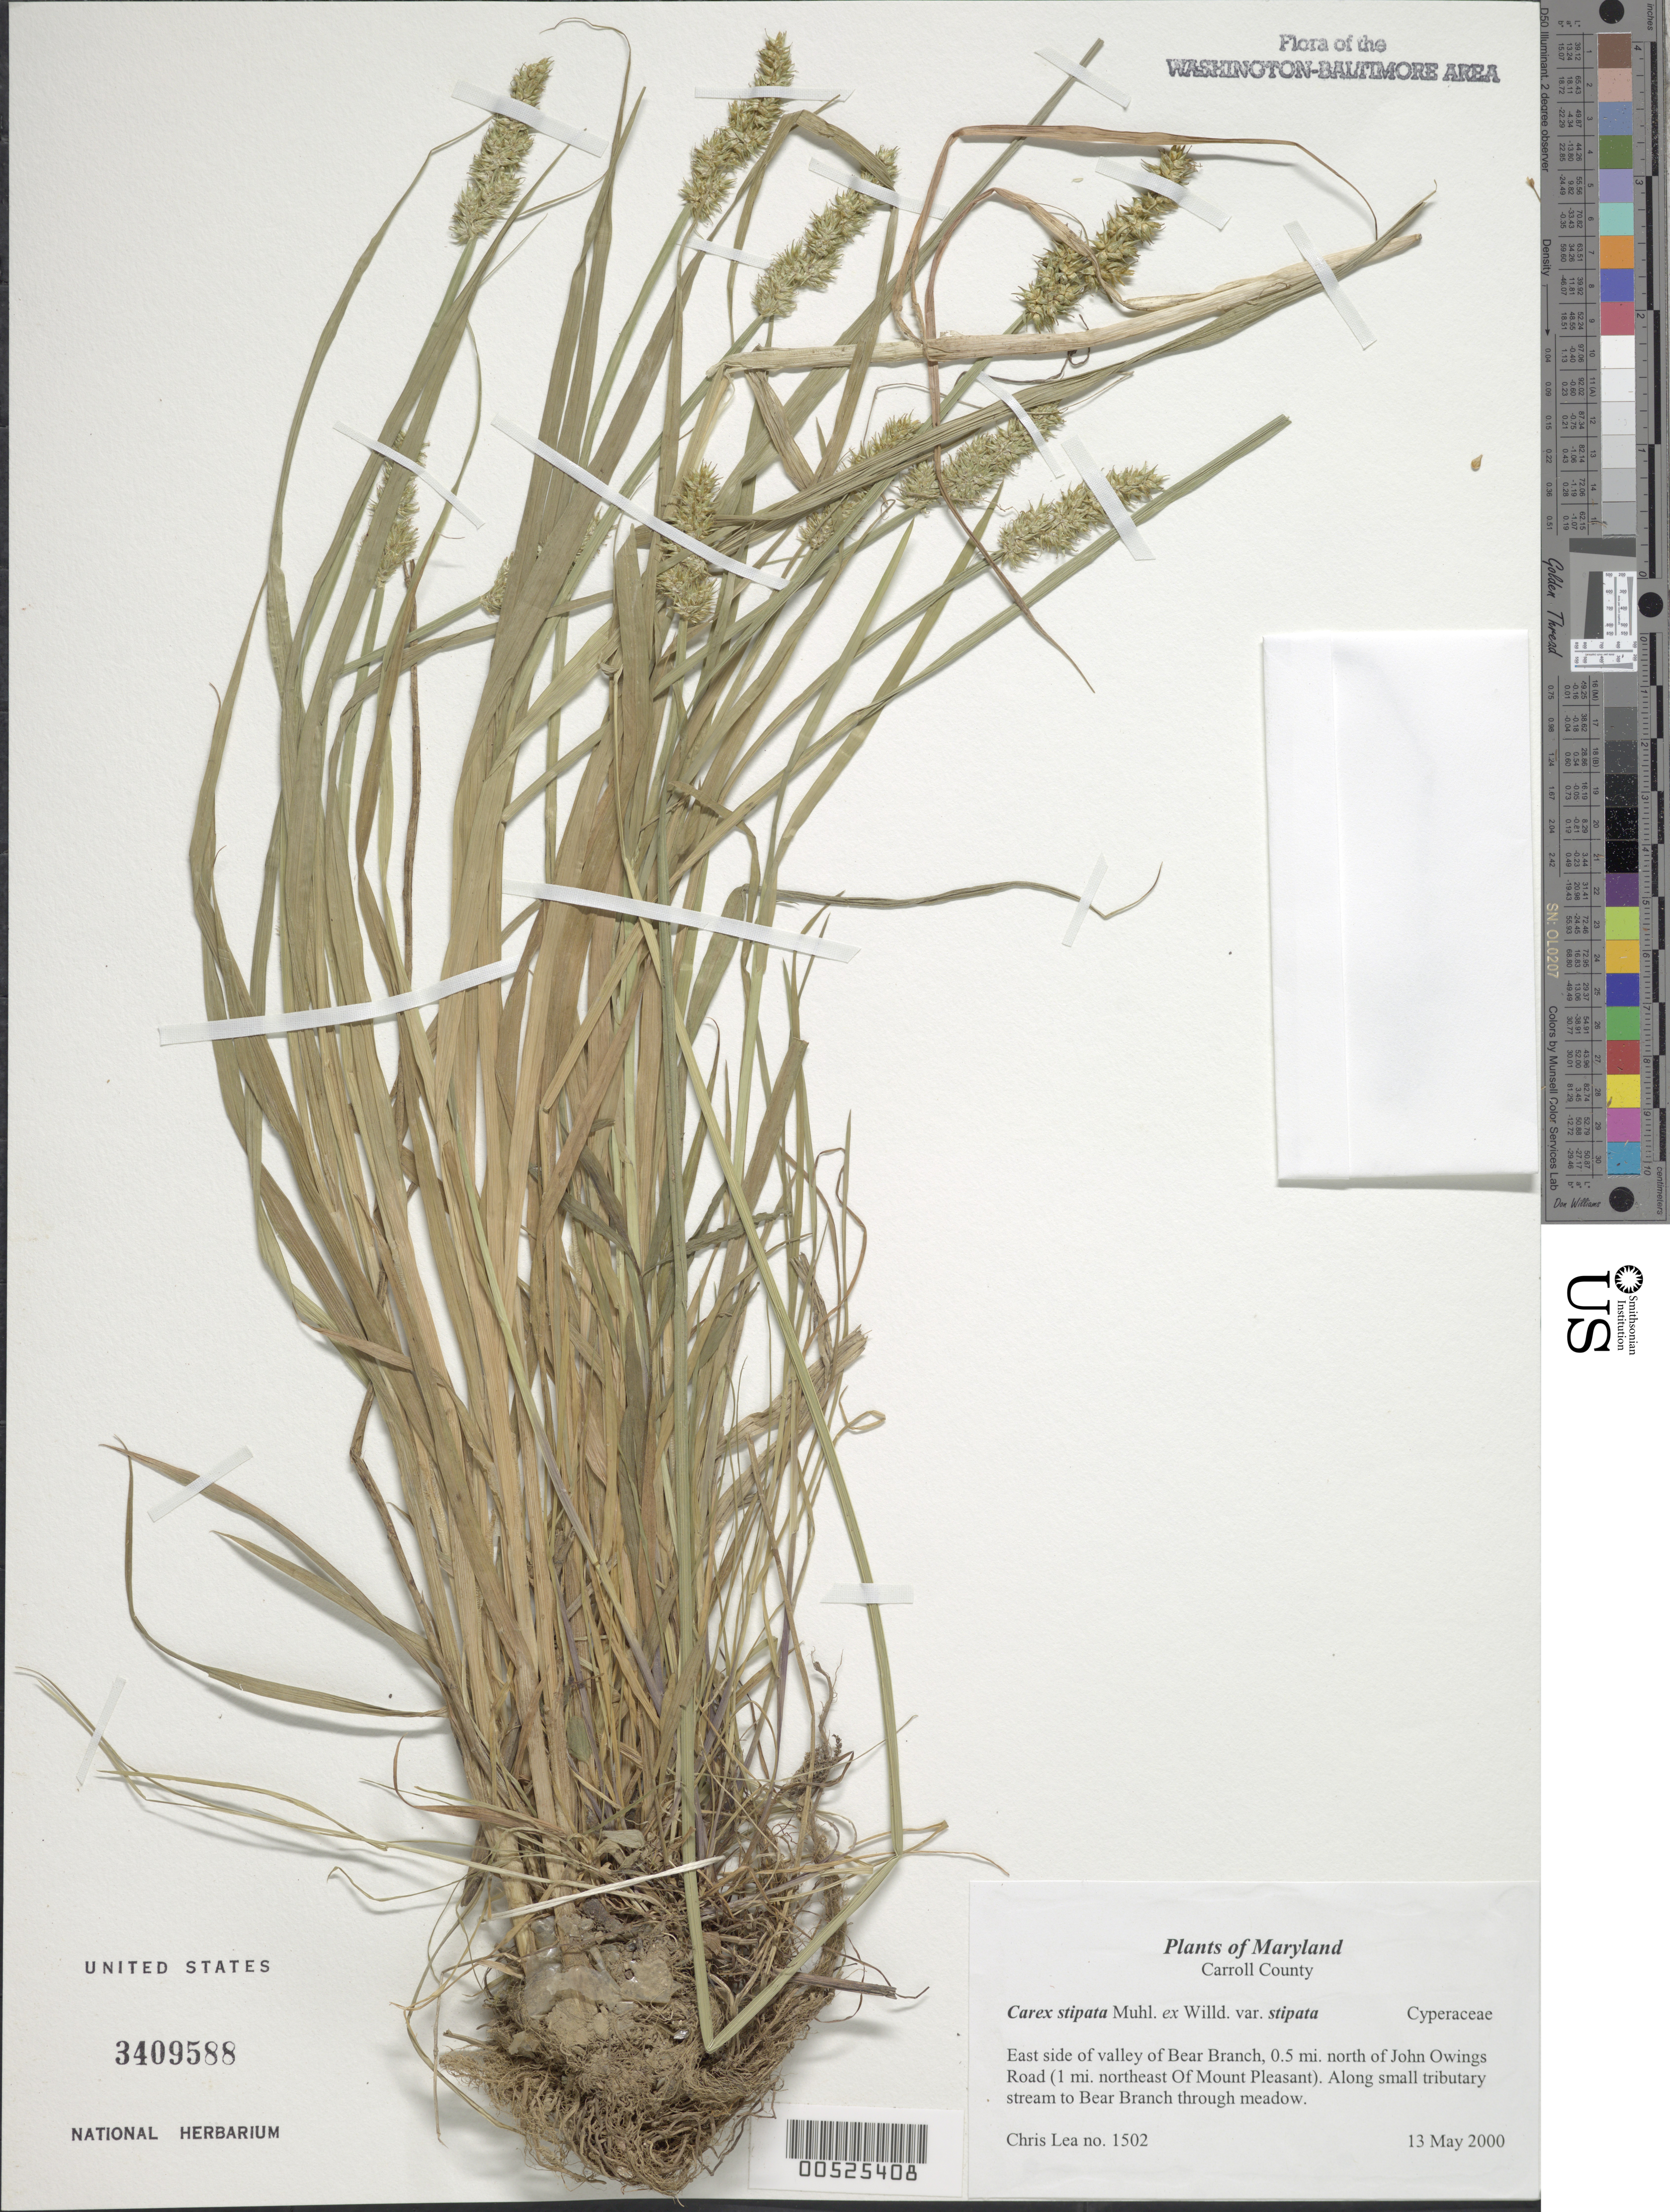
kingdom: Plantae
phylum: Tracheophyta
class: Liliopsida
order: Poales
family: Cyperaceae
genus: Carex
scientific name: Carex stipata var. stipata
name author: Muhl. ex Willd.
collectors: C. Lea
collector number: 1502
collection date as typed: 13 May 2000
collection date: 2000-05-13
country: United States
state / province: Maryland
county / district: Carroll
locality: East side of valley of Bear Branch, 0.5 mi. north of John Owings Road (1 mi. northeast of Mount Pleasant).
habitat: Along small tributary stream to Bear Branch through meadow.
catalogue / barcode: US 3409588